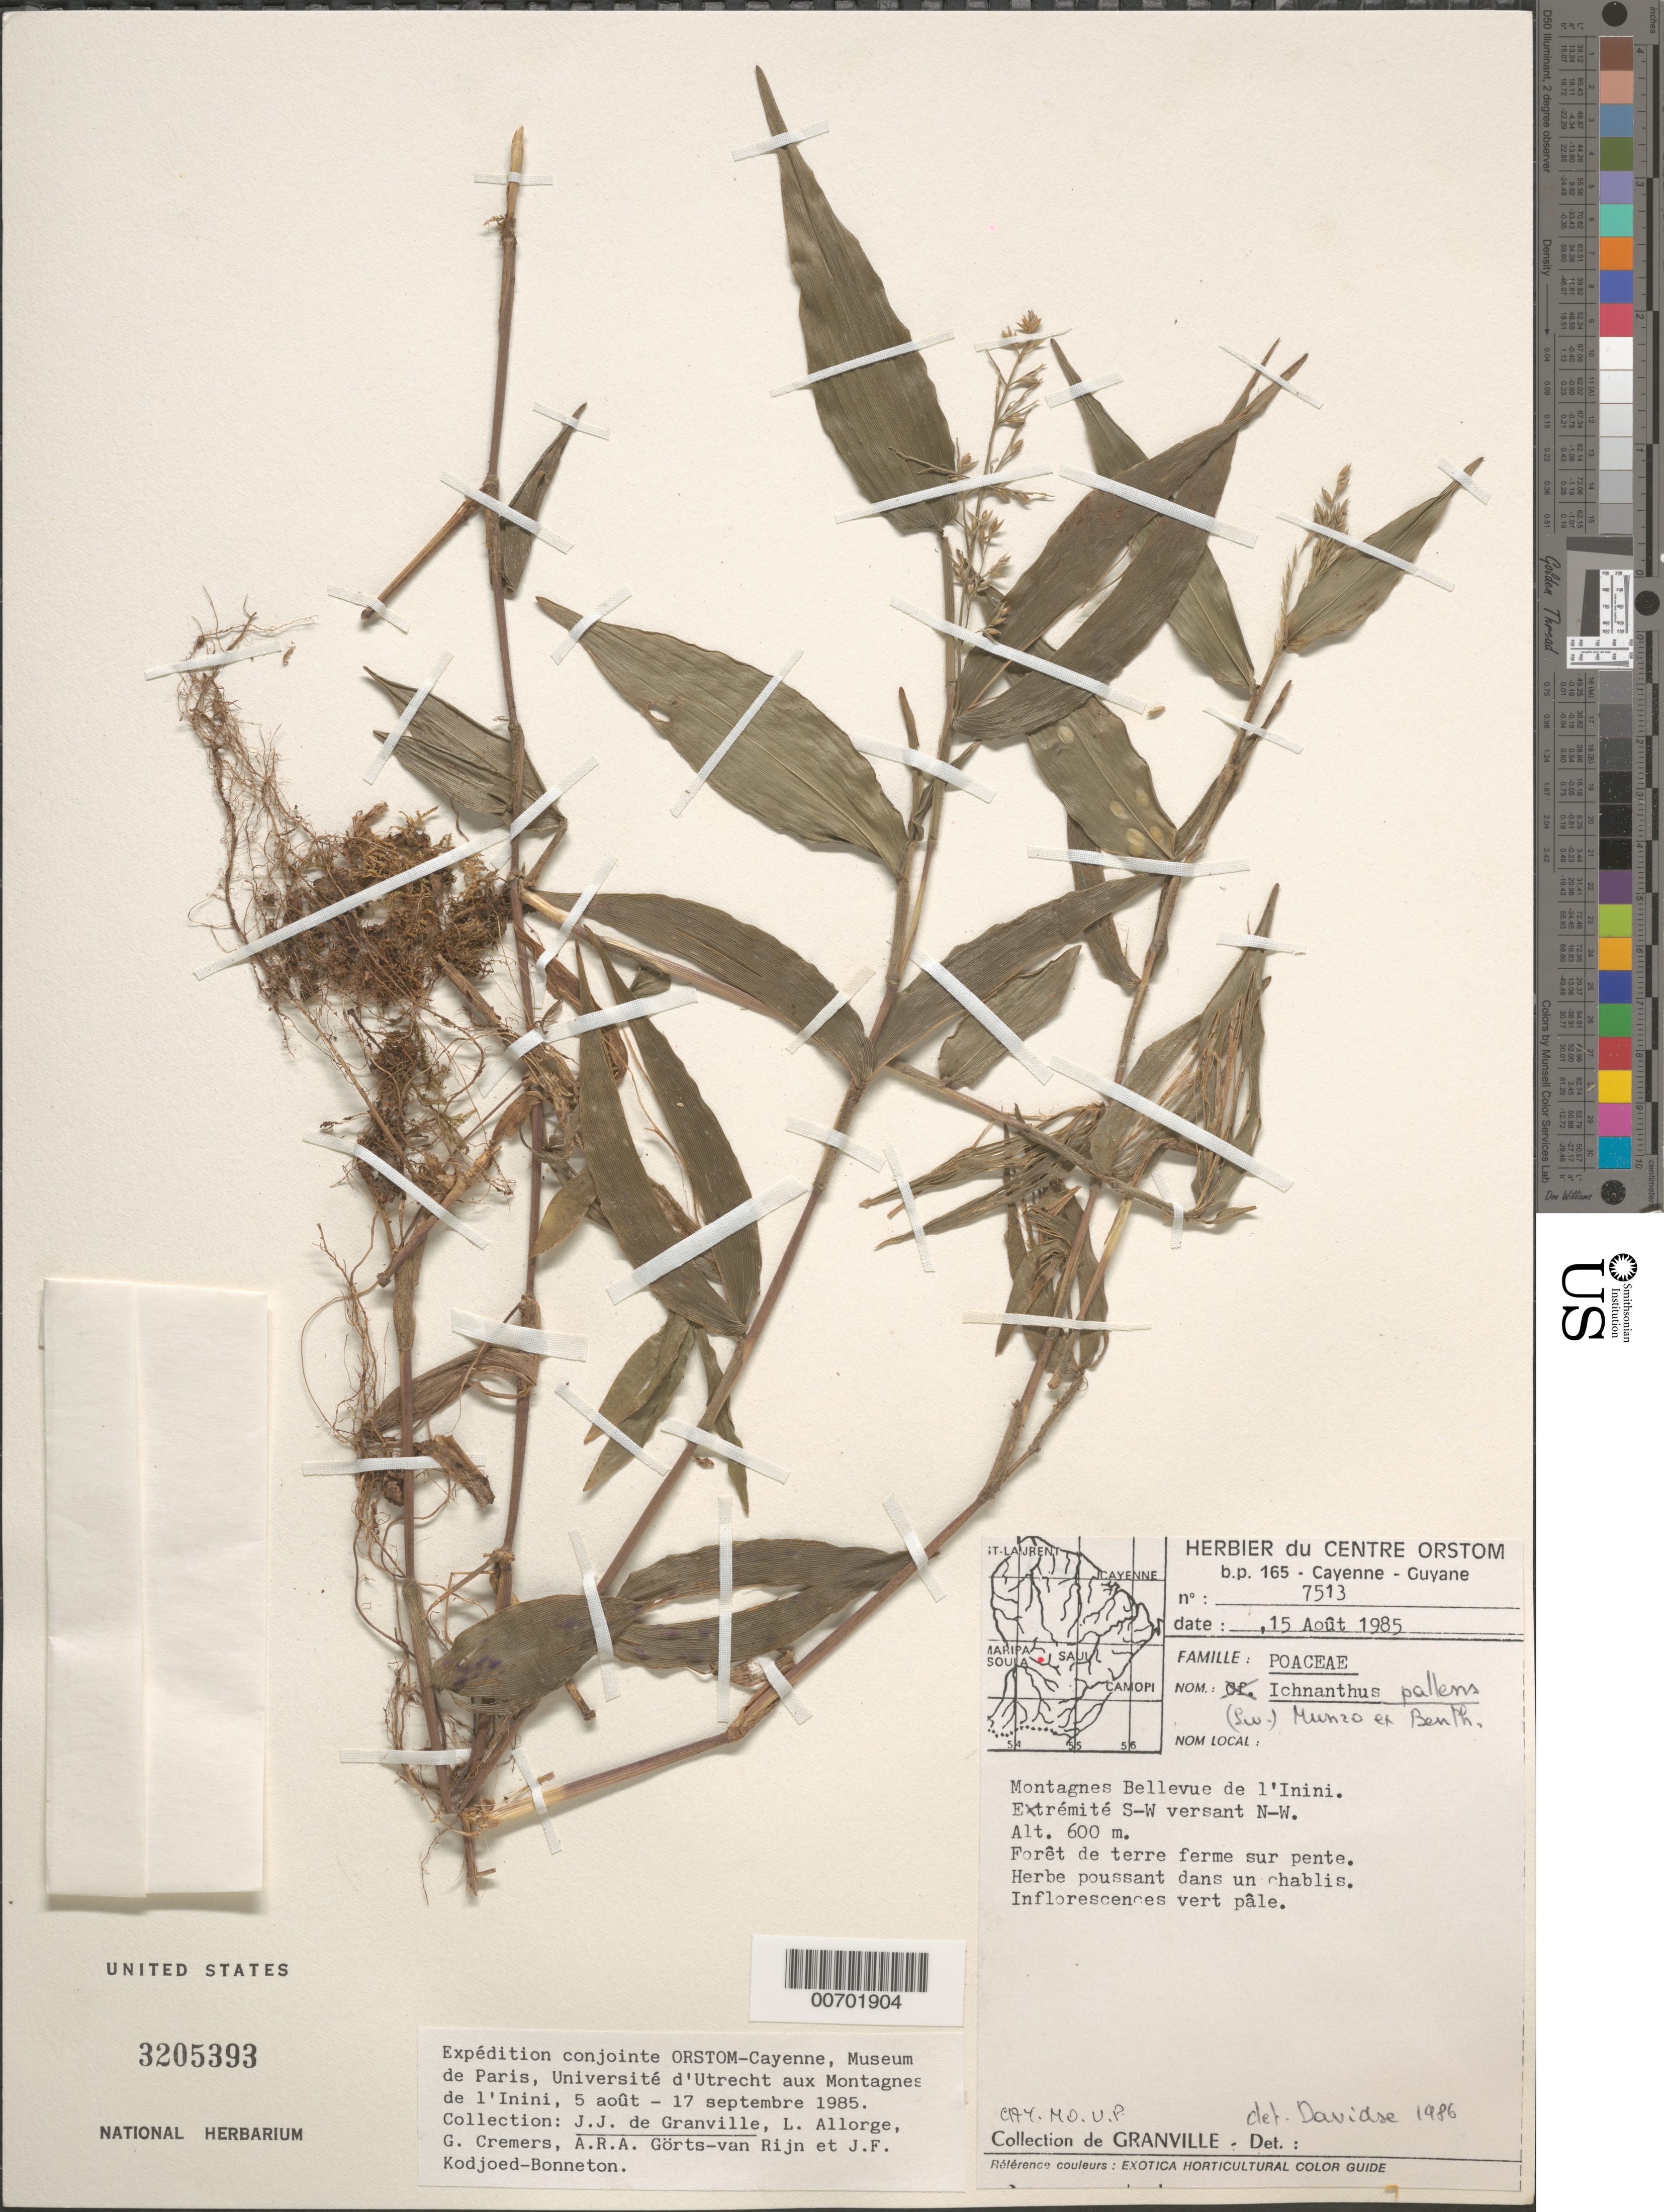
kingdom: Plantae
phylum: Tracheophyta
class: Liliopsida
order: Poales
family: Poaceae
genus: Ichnanthus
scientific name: Ichnanthus pallens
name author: (Sw.) Munro ex Benth.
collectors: J.-J. de Granville, L. Allorge, G. Cremers, A. .R. A. Görts-van Rijn & J. Kodjoed-Bonneton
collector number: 7513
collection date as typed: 15-Aug-85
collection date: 1985-08-15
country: French Guiana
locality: Montagnes Bellevue de l'Inini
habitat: Forêt de terre ferme sur pente.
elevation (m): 600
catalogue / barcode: US 3205393